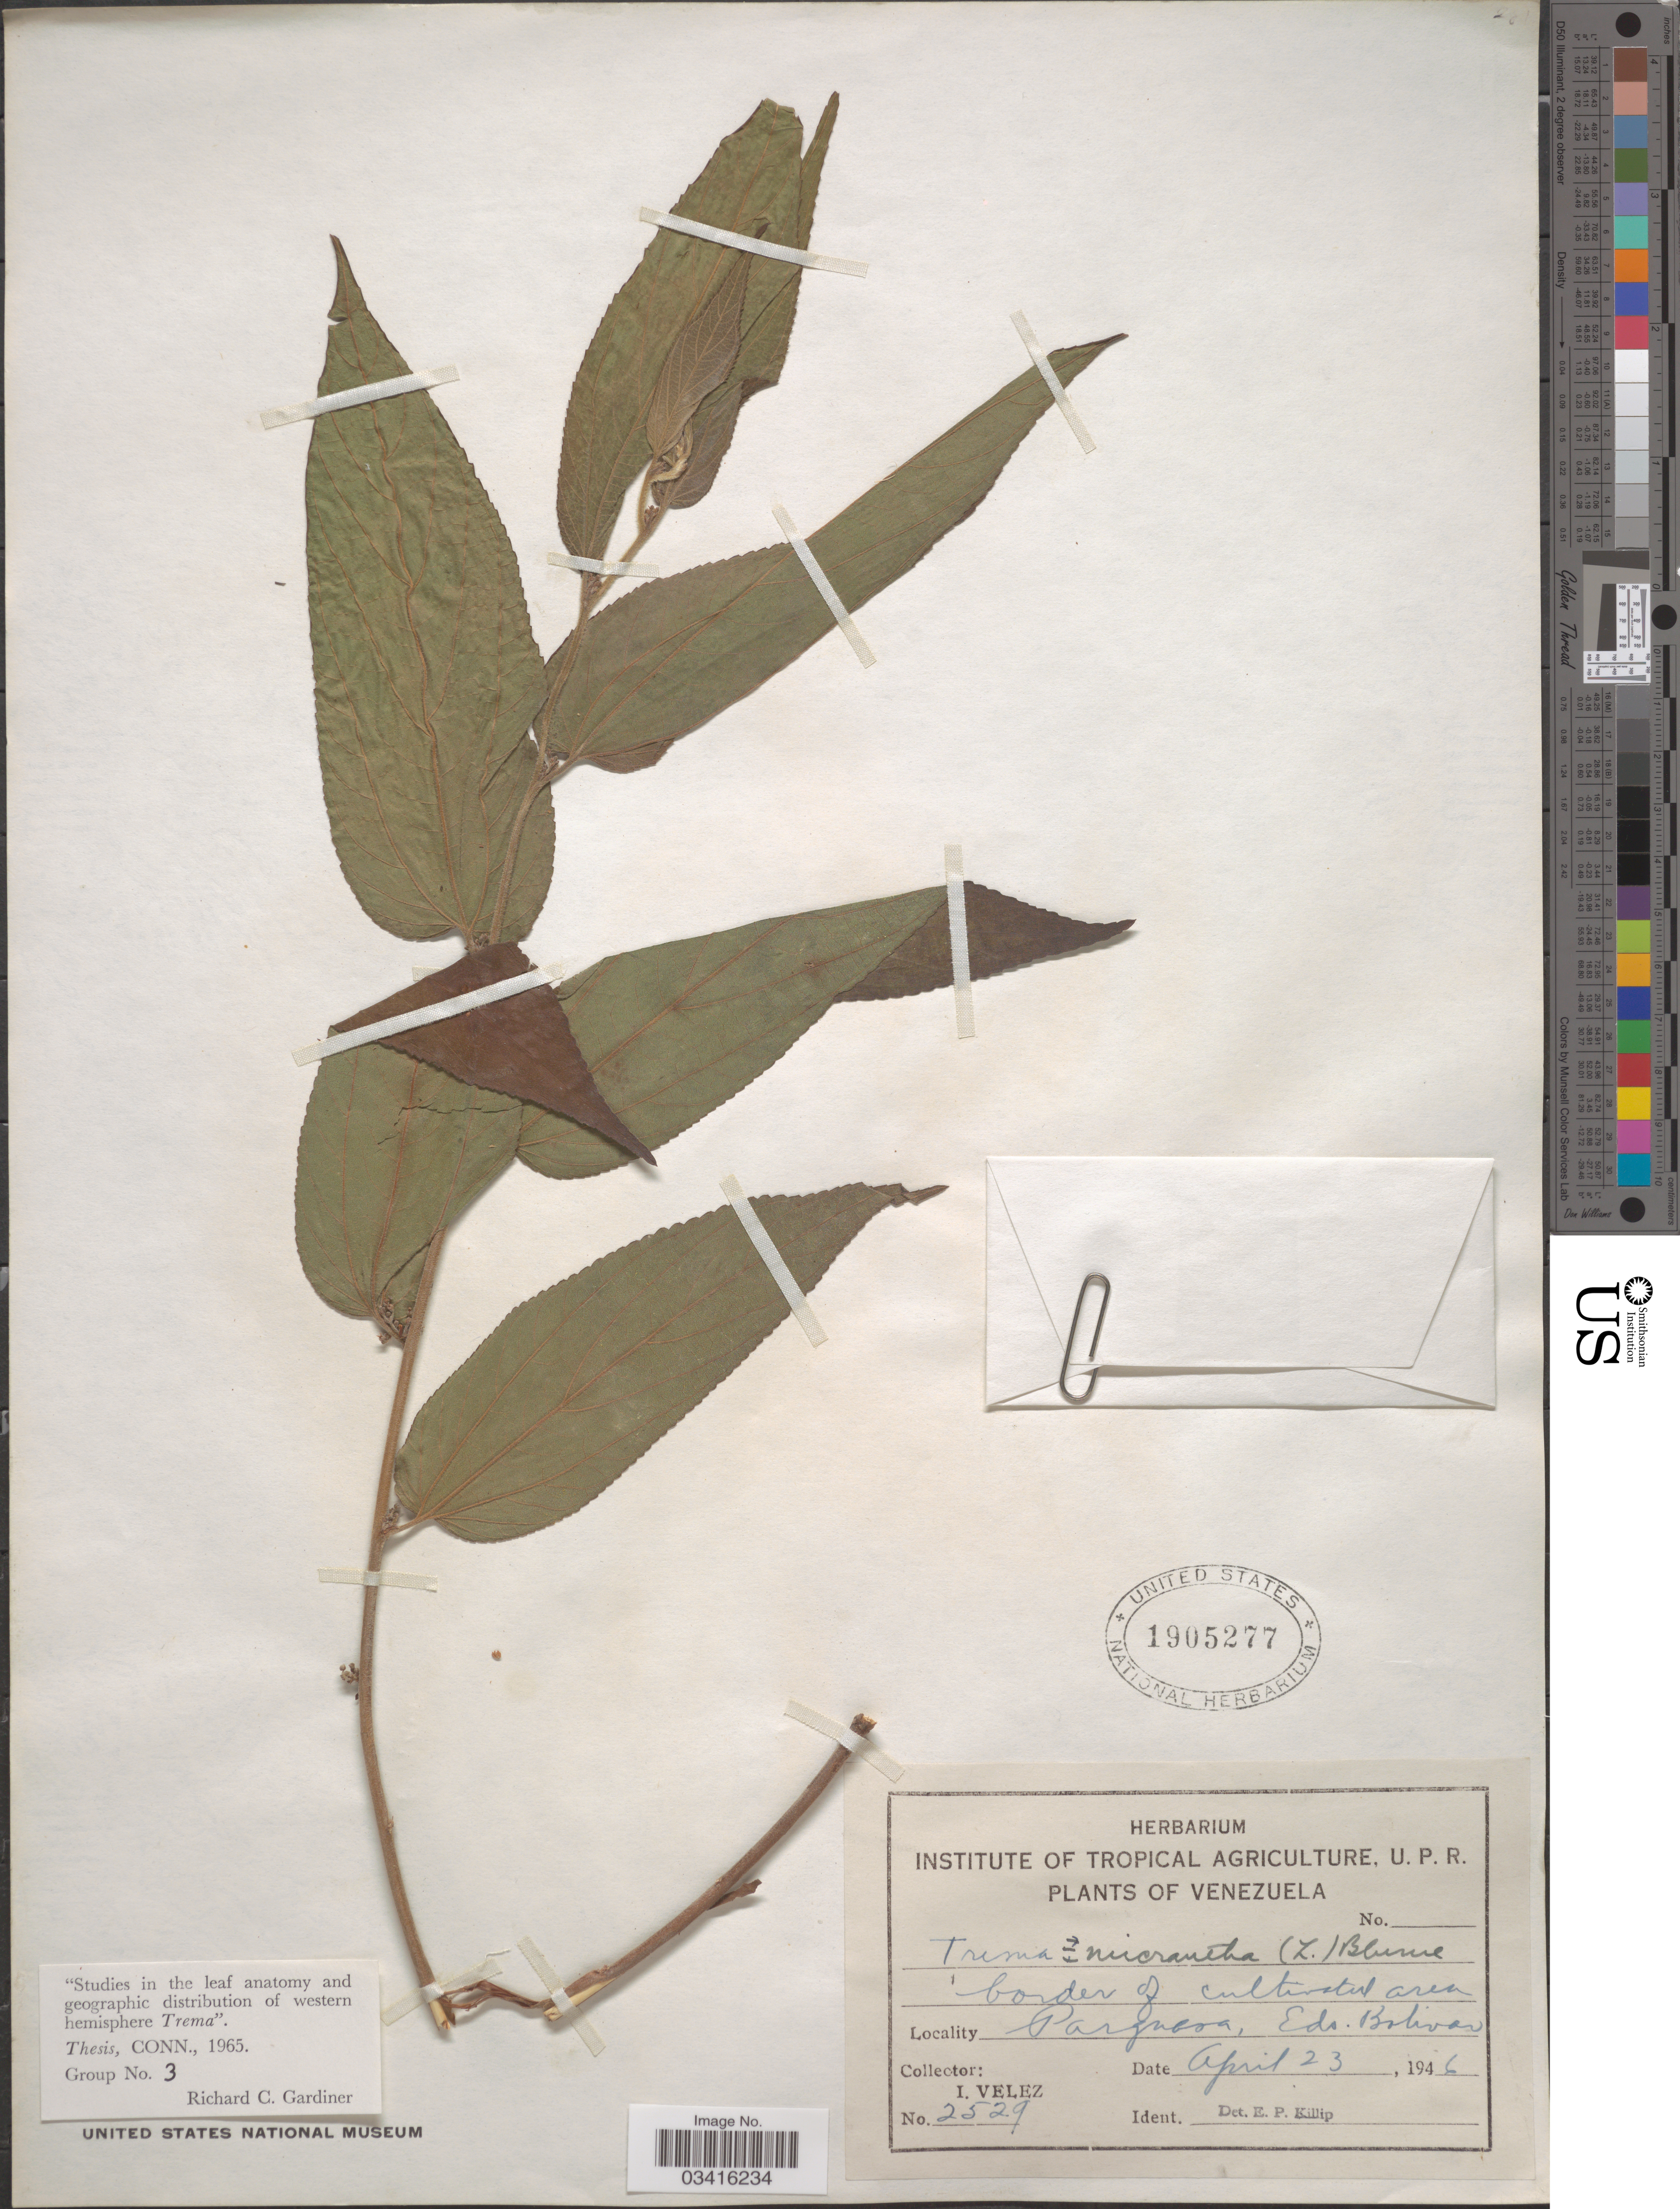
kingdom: Plantae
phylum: Tracheophyta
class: Magnoliopsida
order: Rosales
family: Cannabaceae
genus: Trema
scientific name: Trema micranthum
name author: (L.) Blume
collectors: I. Velez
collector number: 2529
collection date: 1946-04-23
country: Venezuela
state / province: Bolivar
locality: Border of cultivated area. Parguaza.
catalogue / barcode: US 1905277